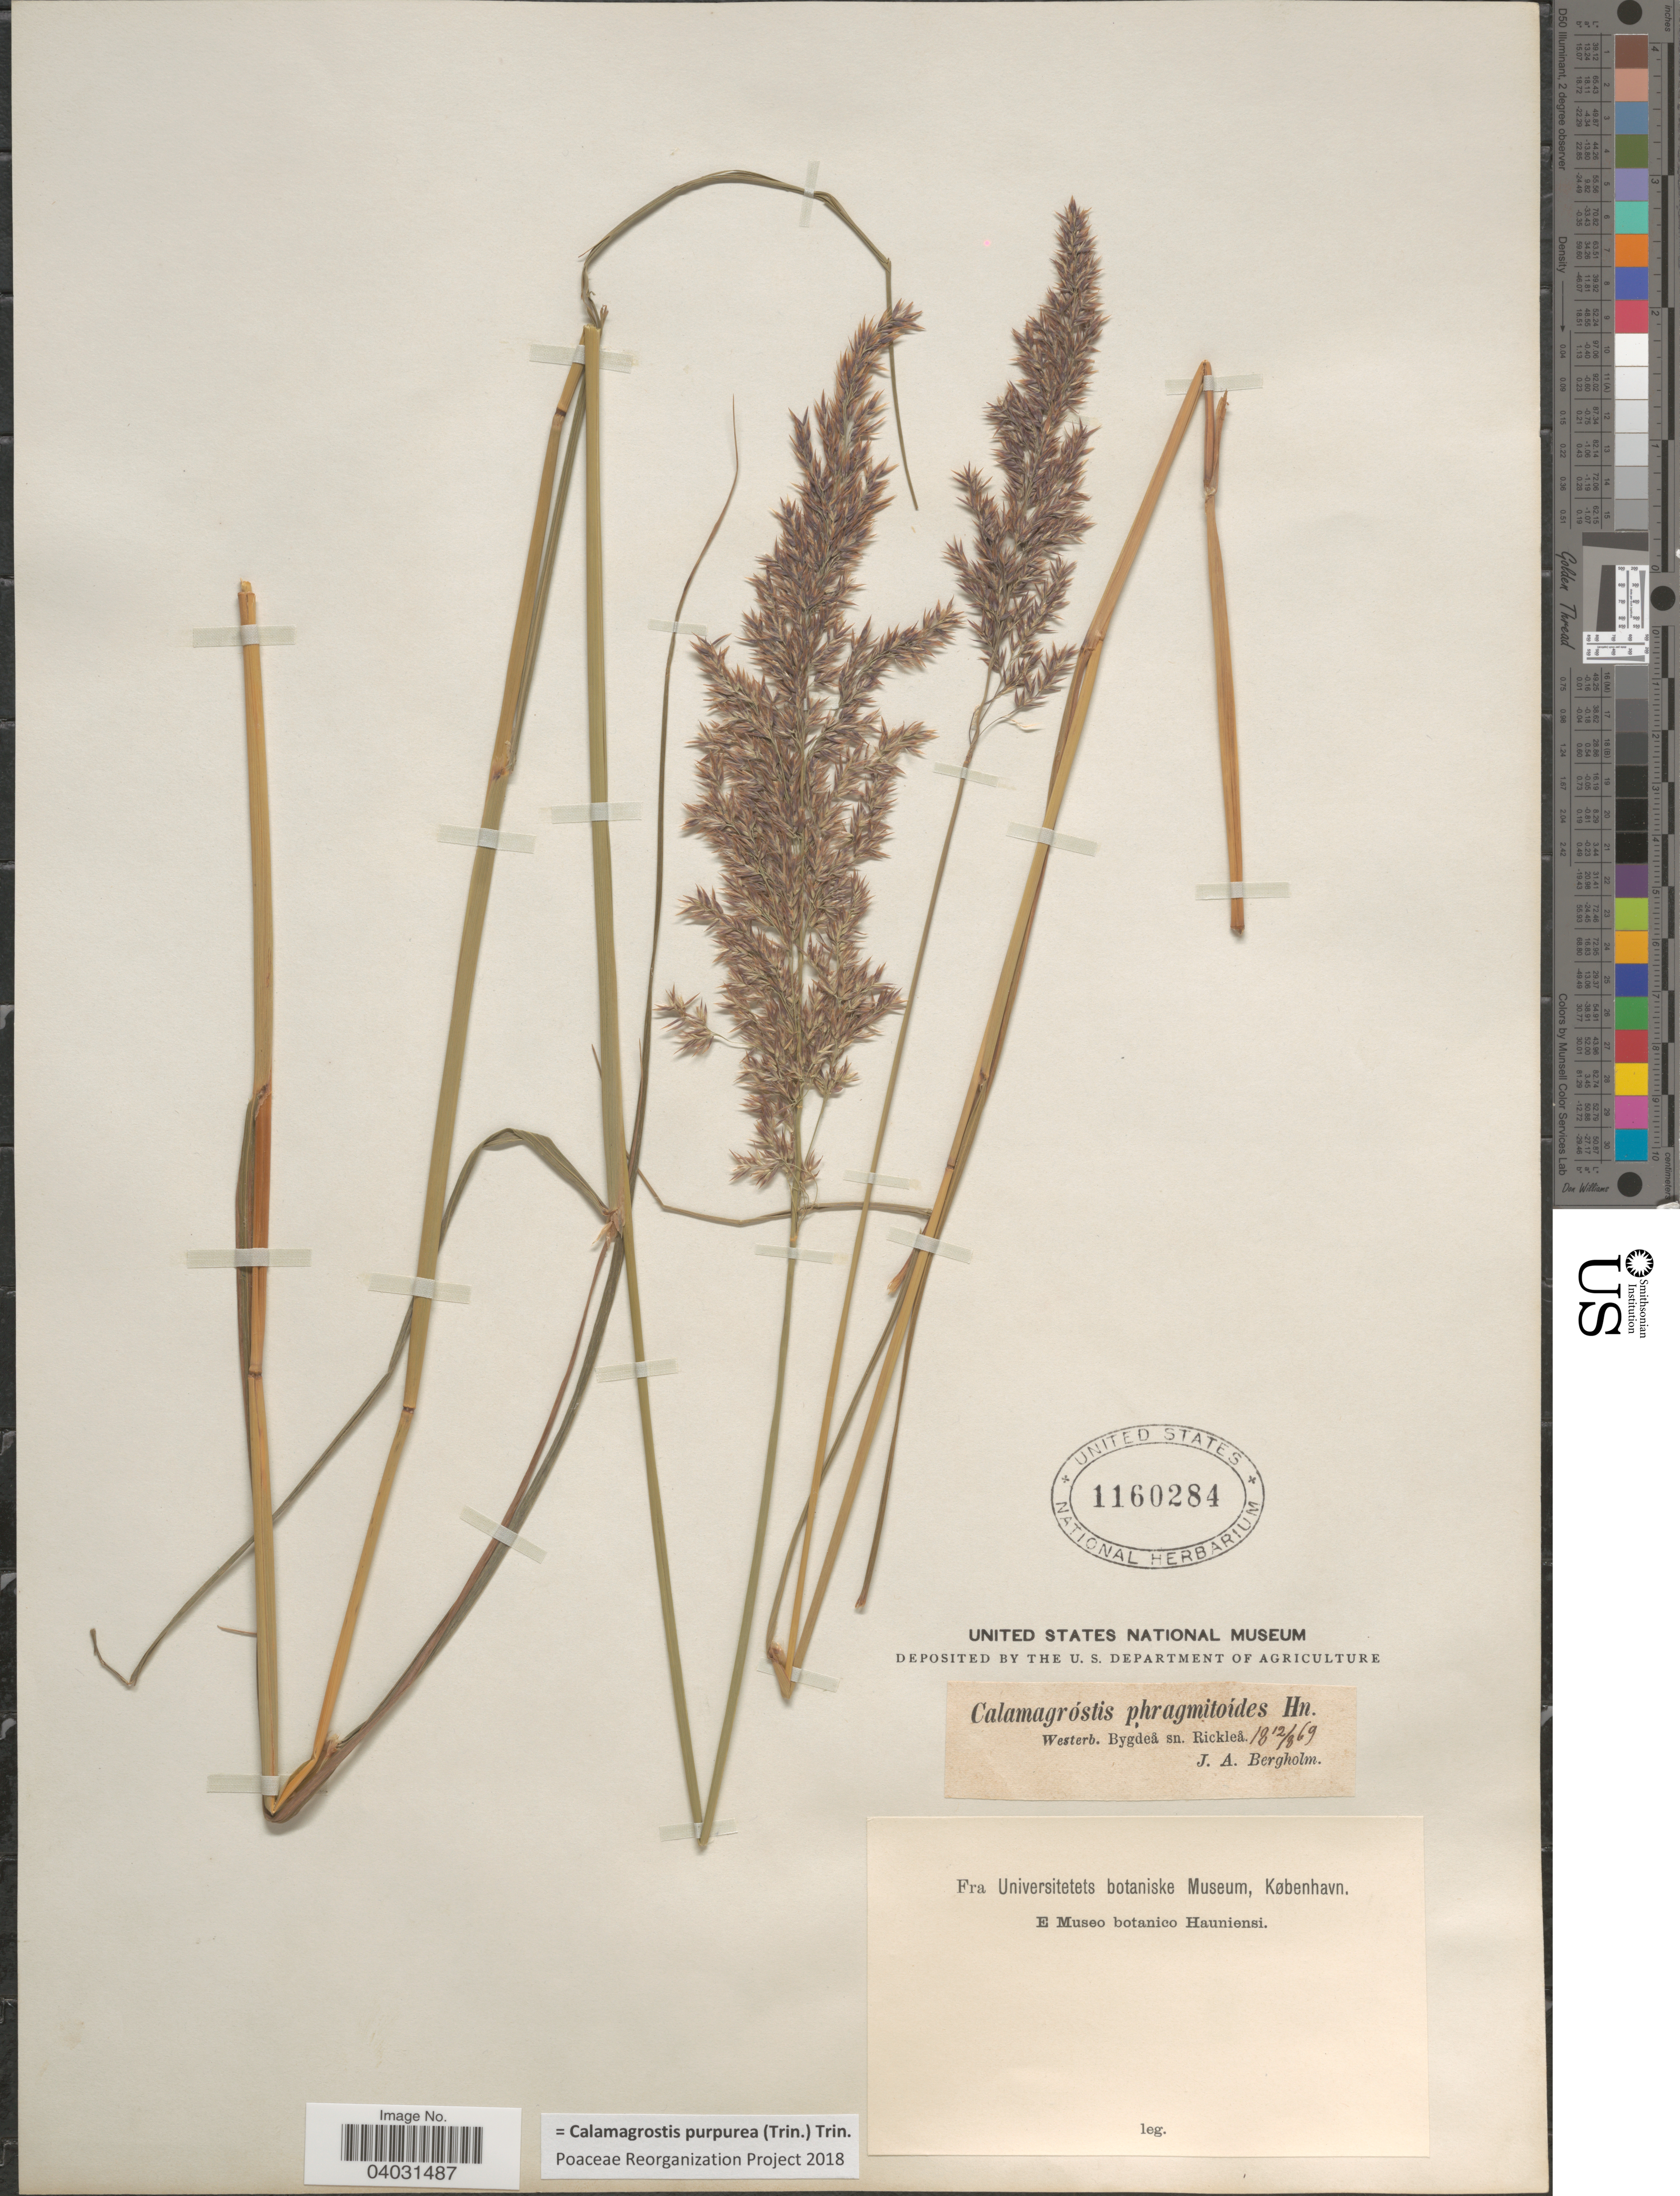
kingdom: Plantae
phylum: Tracheophyta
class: Liliopsida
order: Poales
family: Poaceae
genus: Calamagrostis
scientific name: Calamagrostis purpurea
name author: (Trin.) Trin.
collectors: J. Bergholm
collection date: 1869-08-12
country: Sweden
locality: Westerb. Bygdeå sn. Rickleå.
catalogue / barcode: US 1160284